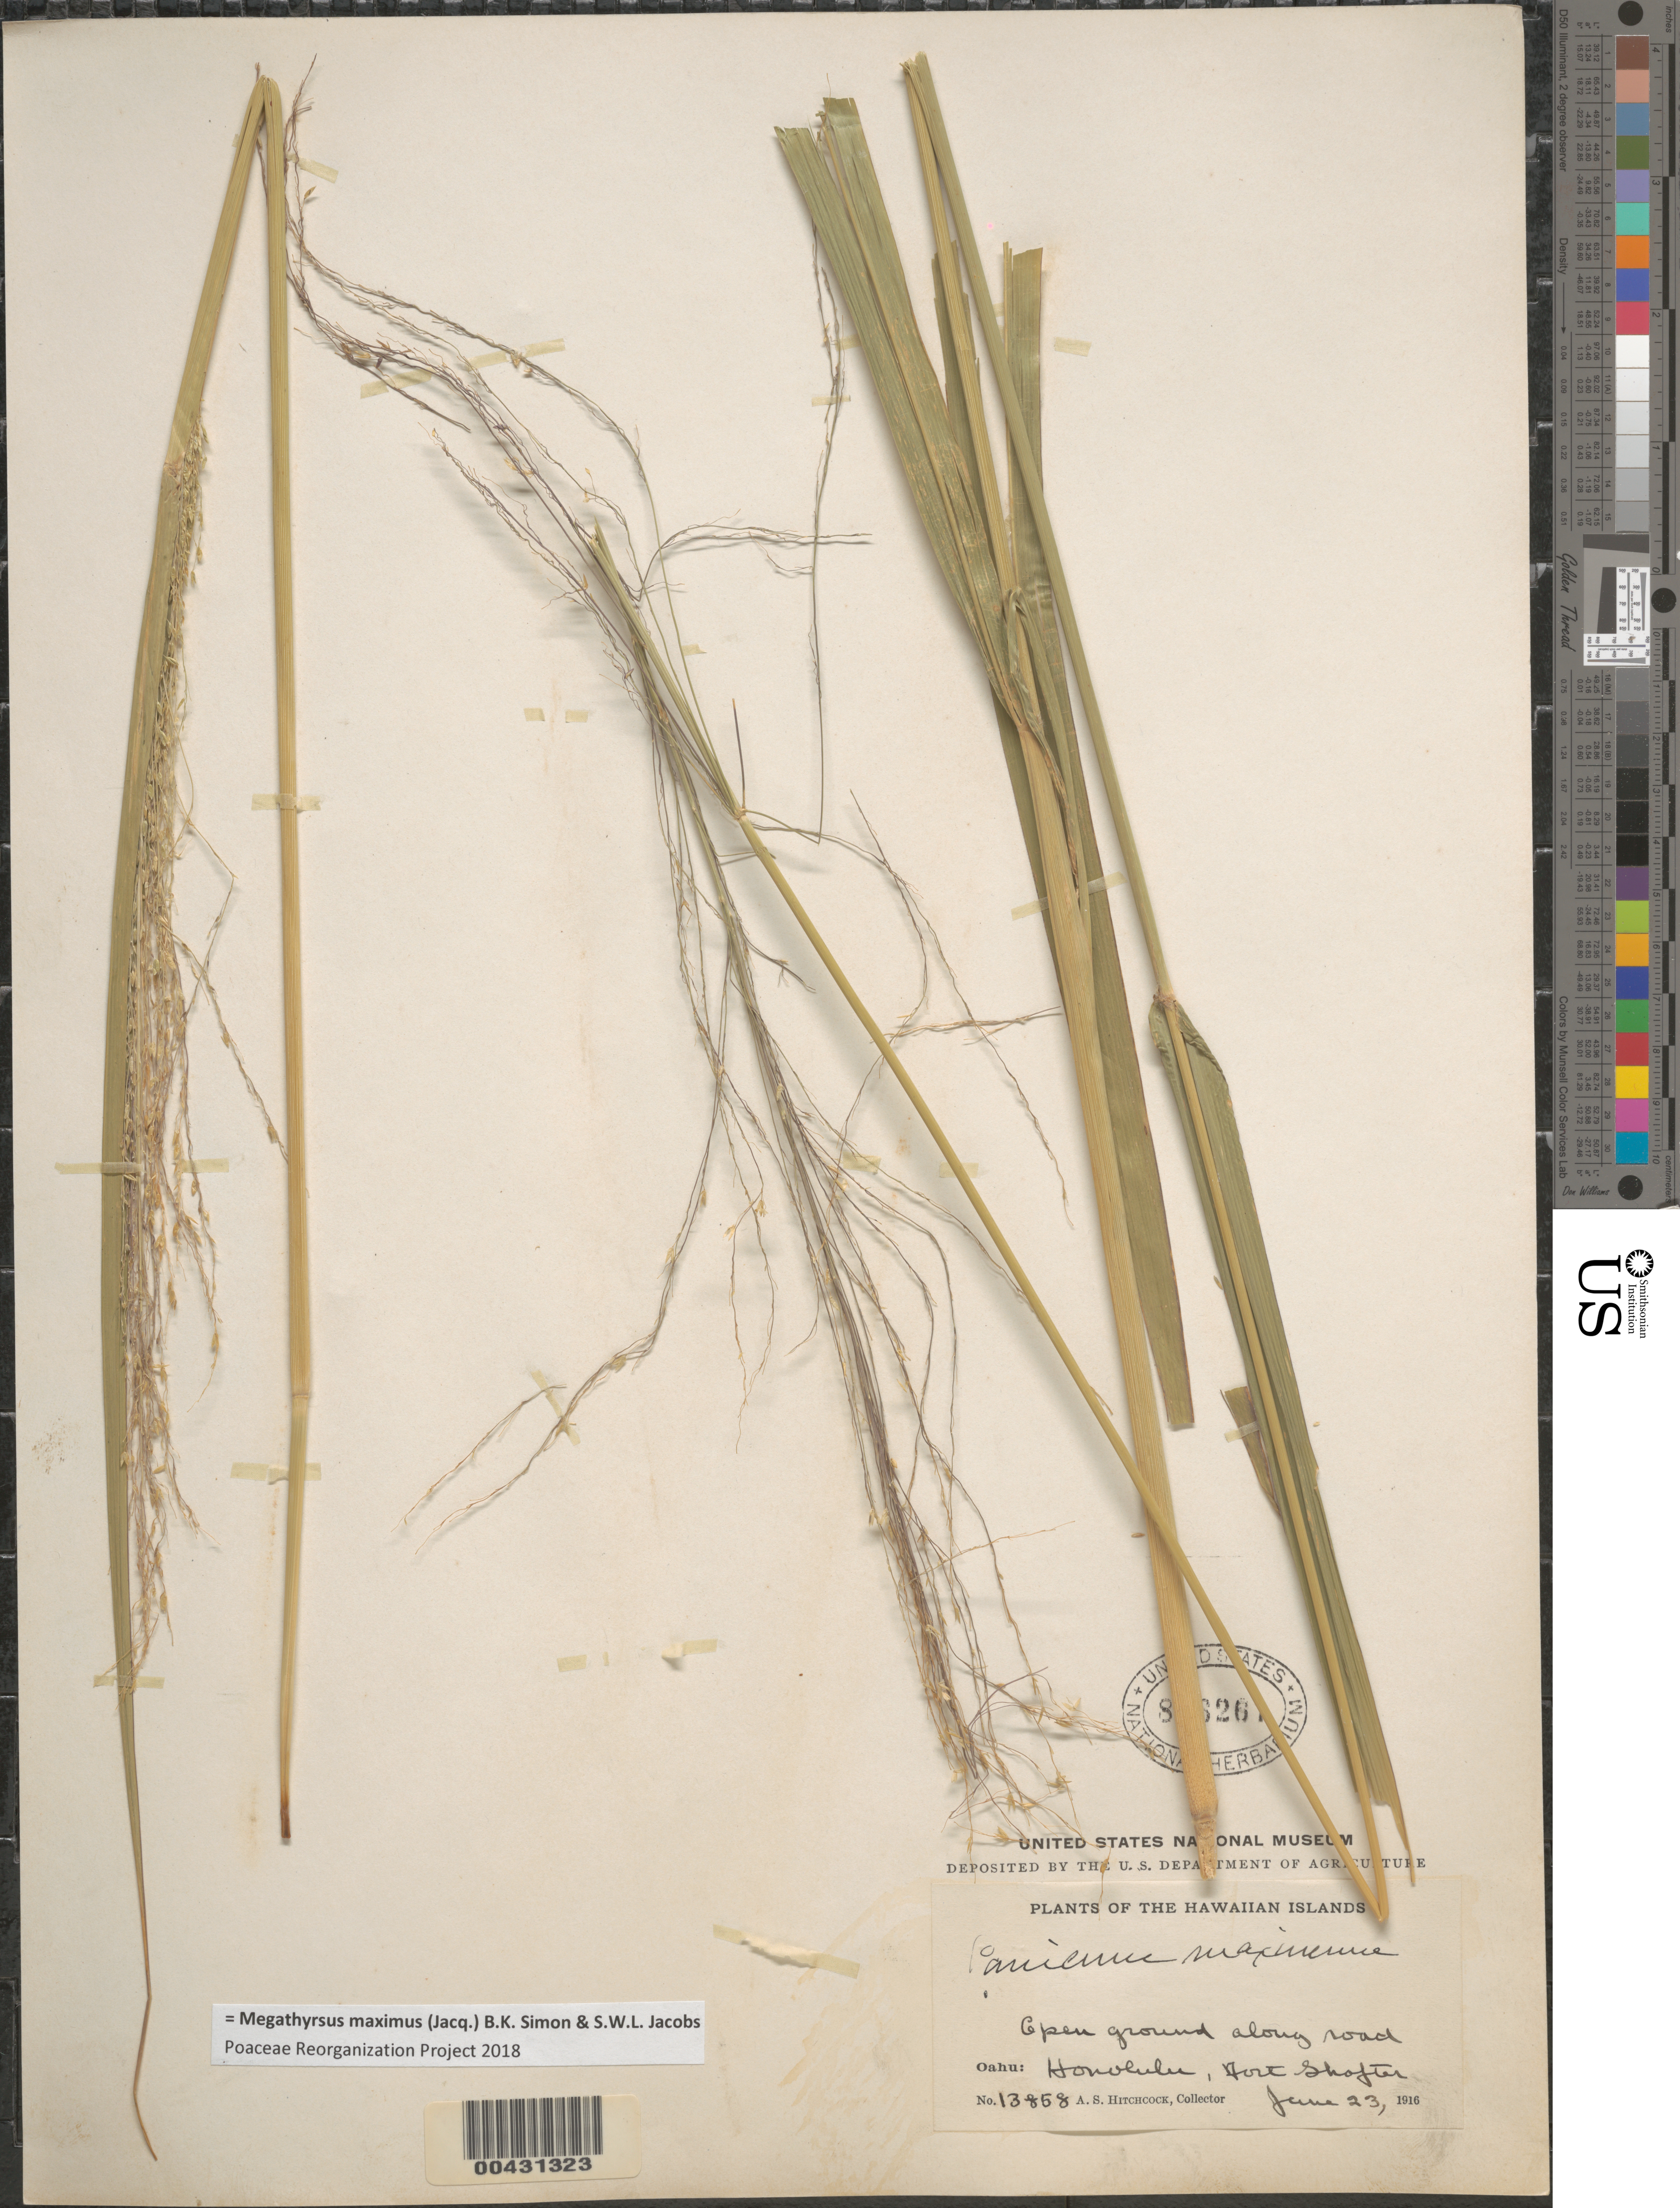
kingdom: Plantae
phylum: Tracheophyta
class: Liliopsida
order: Poales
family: Poaceae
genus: Panicum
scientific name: Panicum maximum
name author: Jacq.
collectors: A. S. Hitchcock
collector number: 13858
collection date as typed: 23 Jun 1916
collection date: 1916-06-23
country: United States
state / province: Hawaii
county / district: Honolulu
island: Oahu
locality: Honolulu, Fort Shafter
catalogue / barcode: US 836261